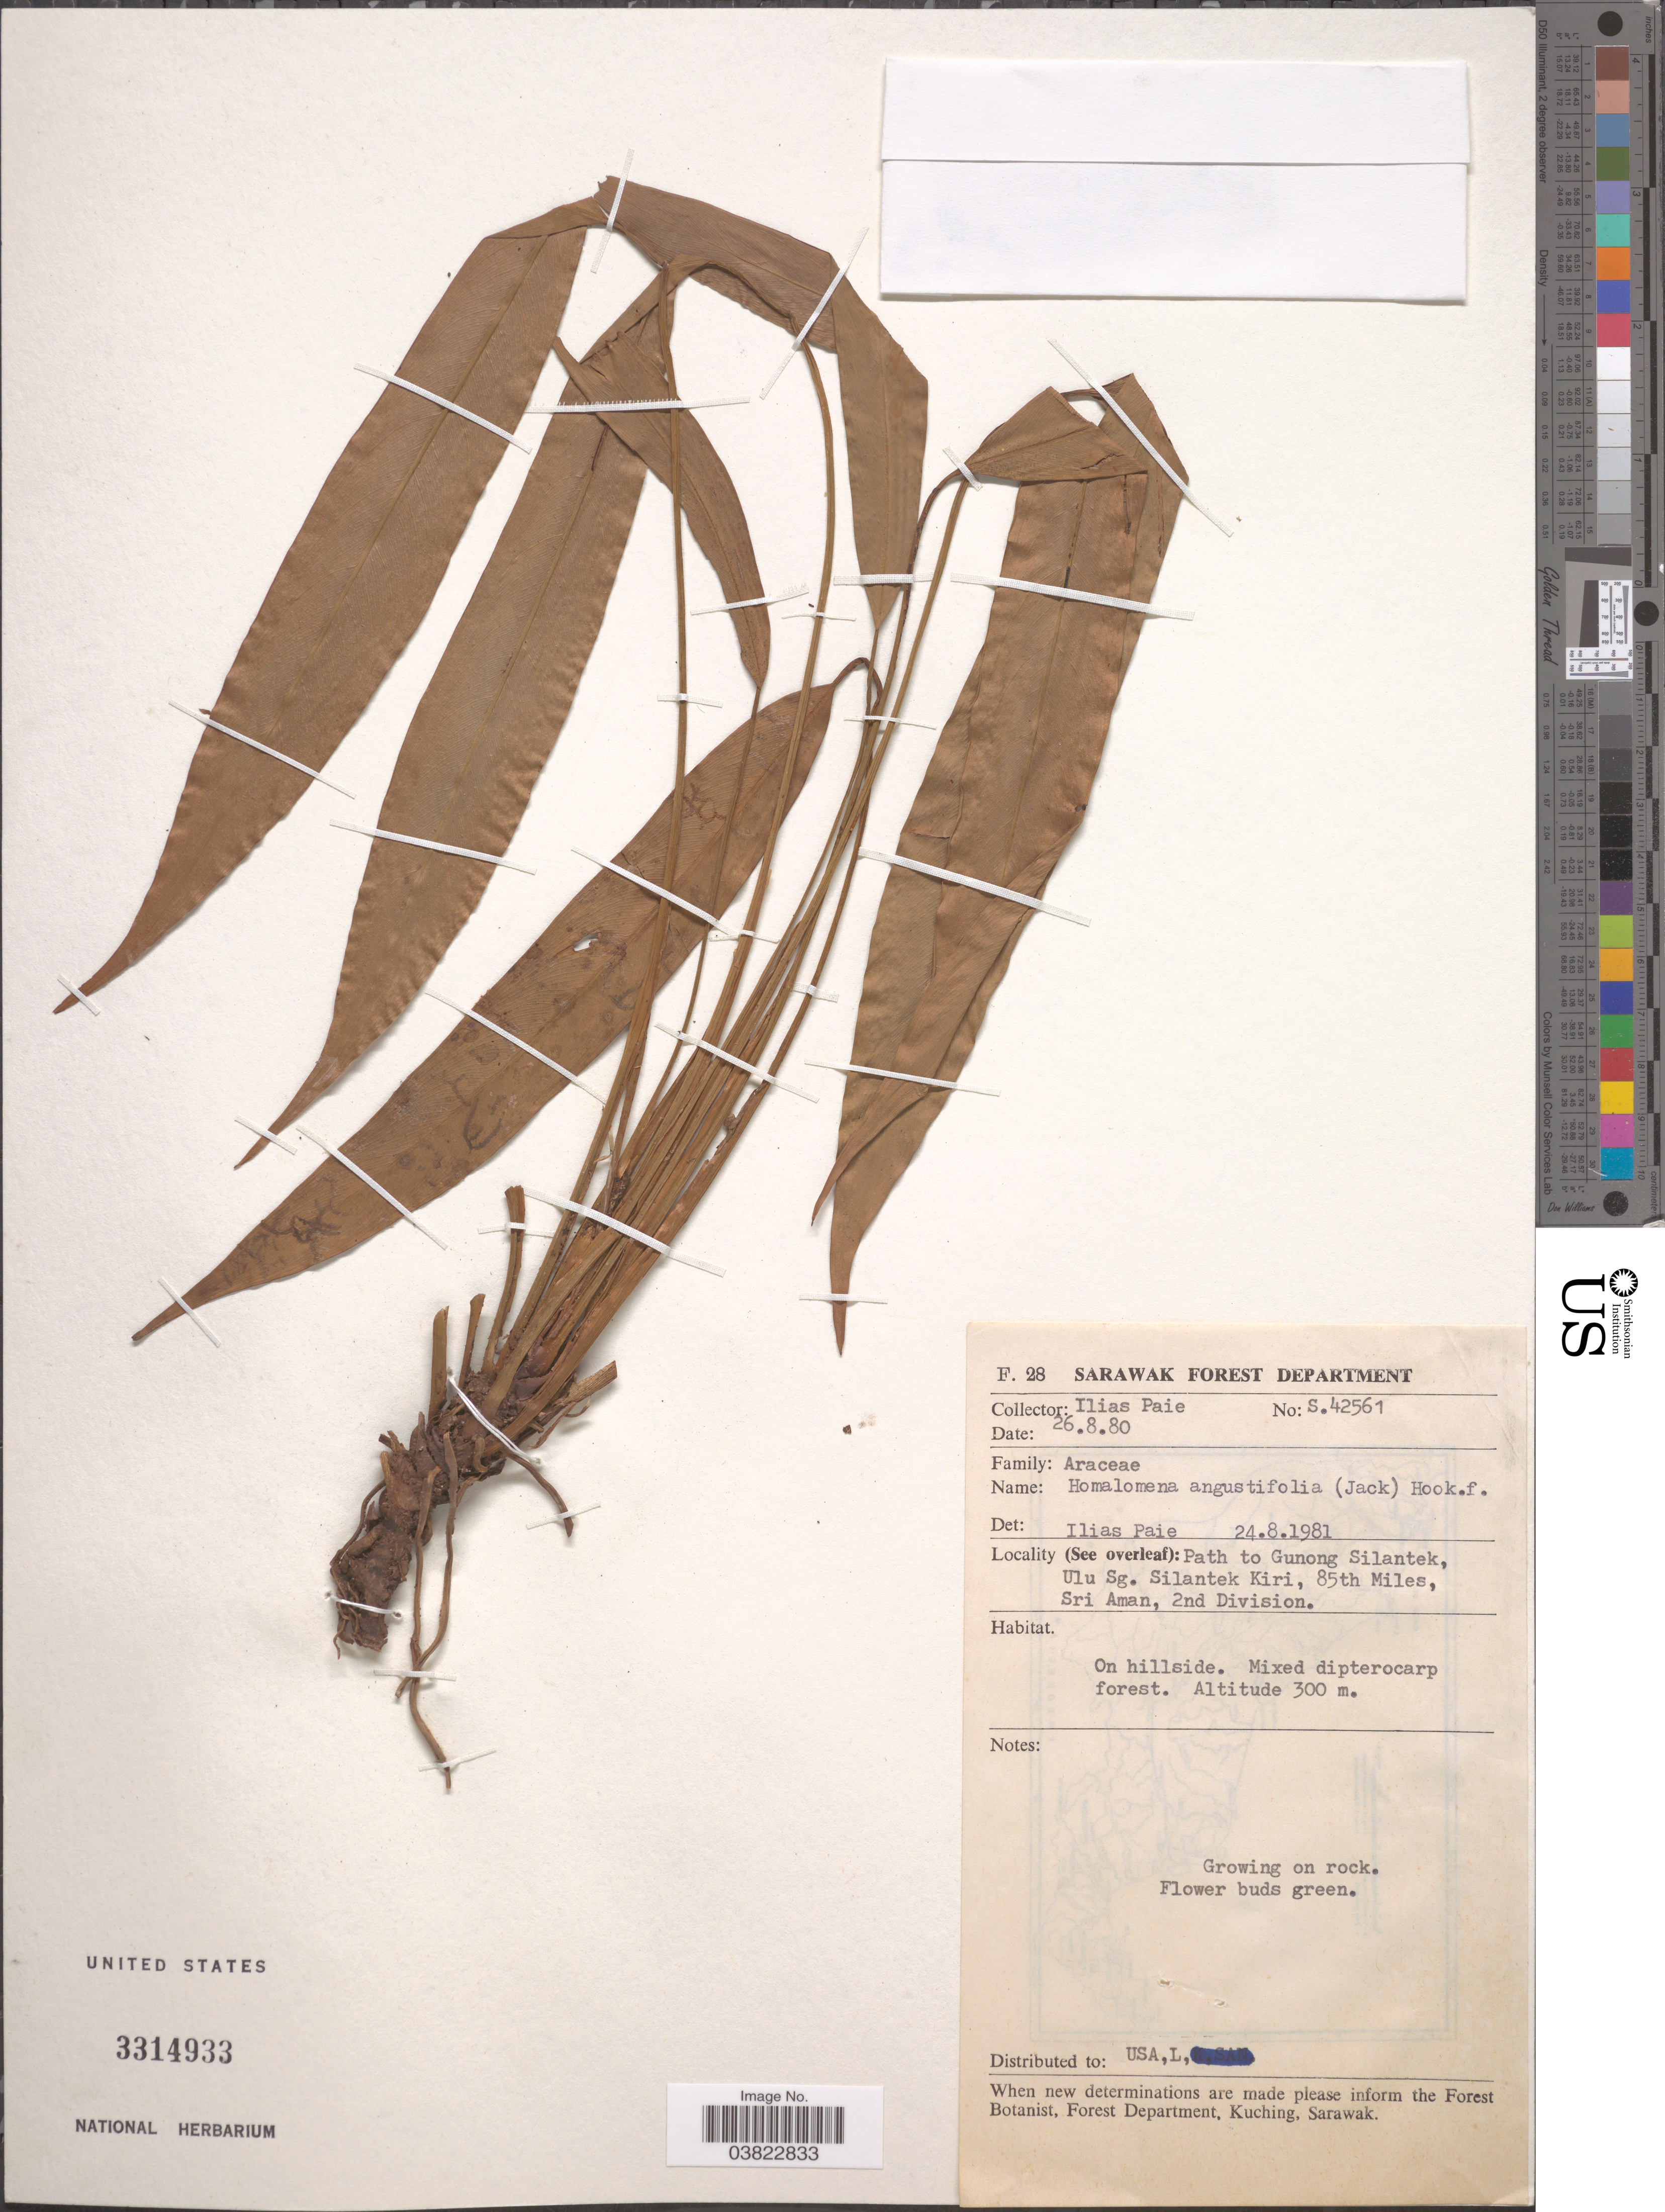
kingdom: Plantae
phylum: Tracheophyta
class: Liliopsida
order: Alismatales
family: Araceae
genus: Homalomena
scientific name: Homalomena angustifolia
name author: (Jack) Hook. f.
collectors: I. bin Paie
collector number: S.42561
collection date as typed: Transcribed d/m/y: 26/8/80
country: Malaysia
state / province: Sarawak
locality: Path to Gunong Silantek, Ulu Sg. Silantek Kiri, 85th Miles, Sri Aman, 2nd Division.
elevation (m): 300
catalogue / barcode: US 3314933